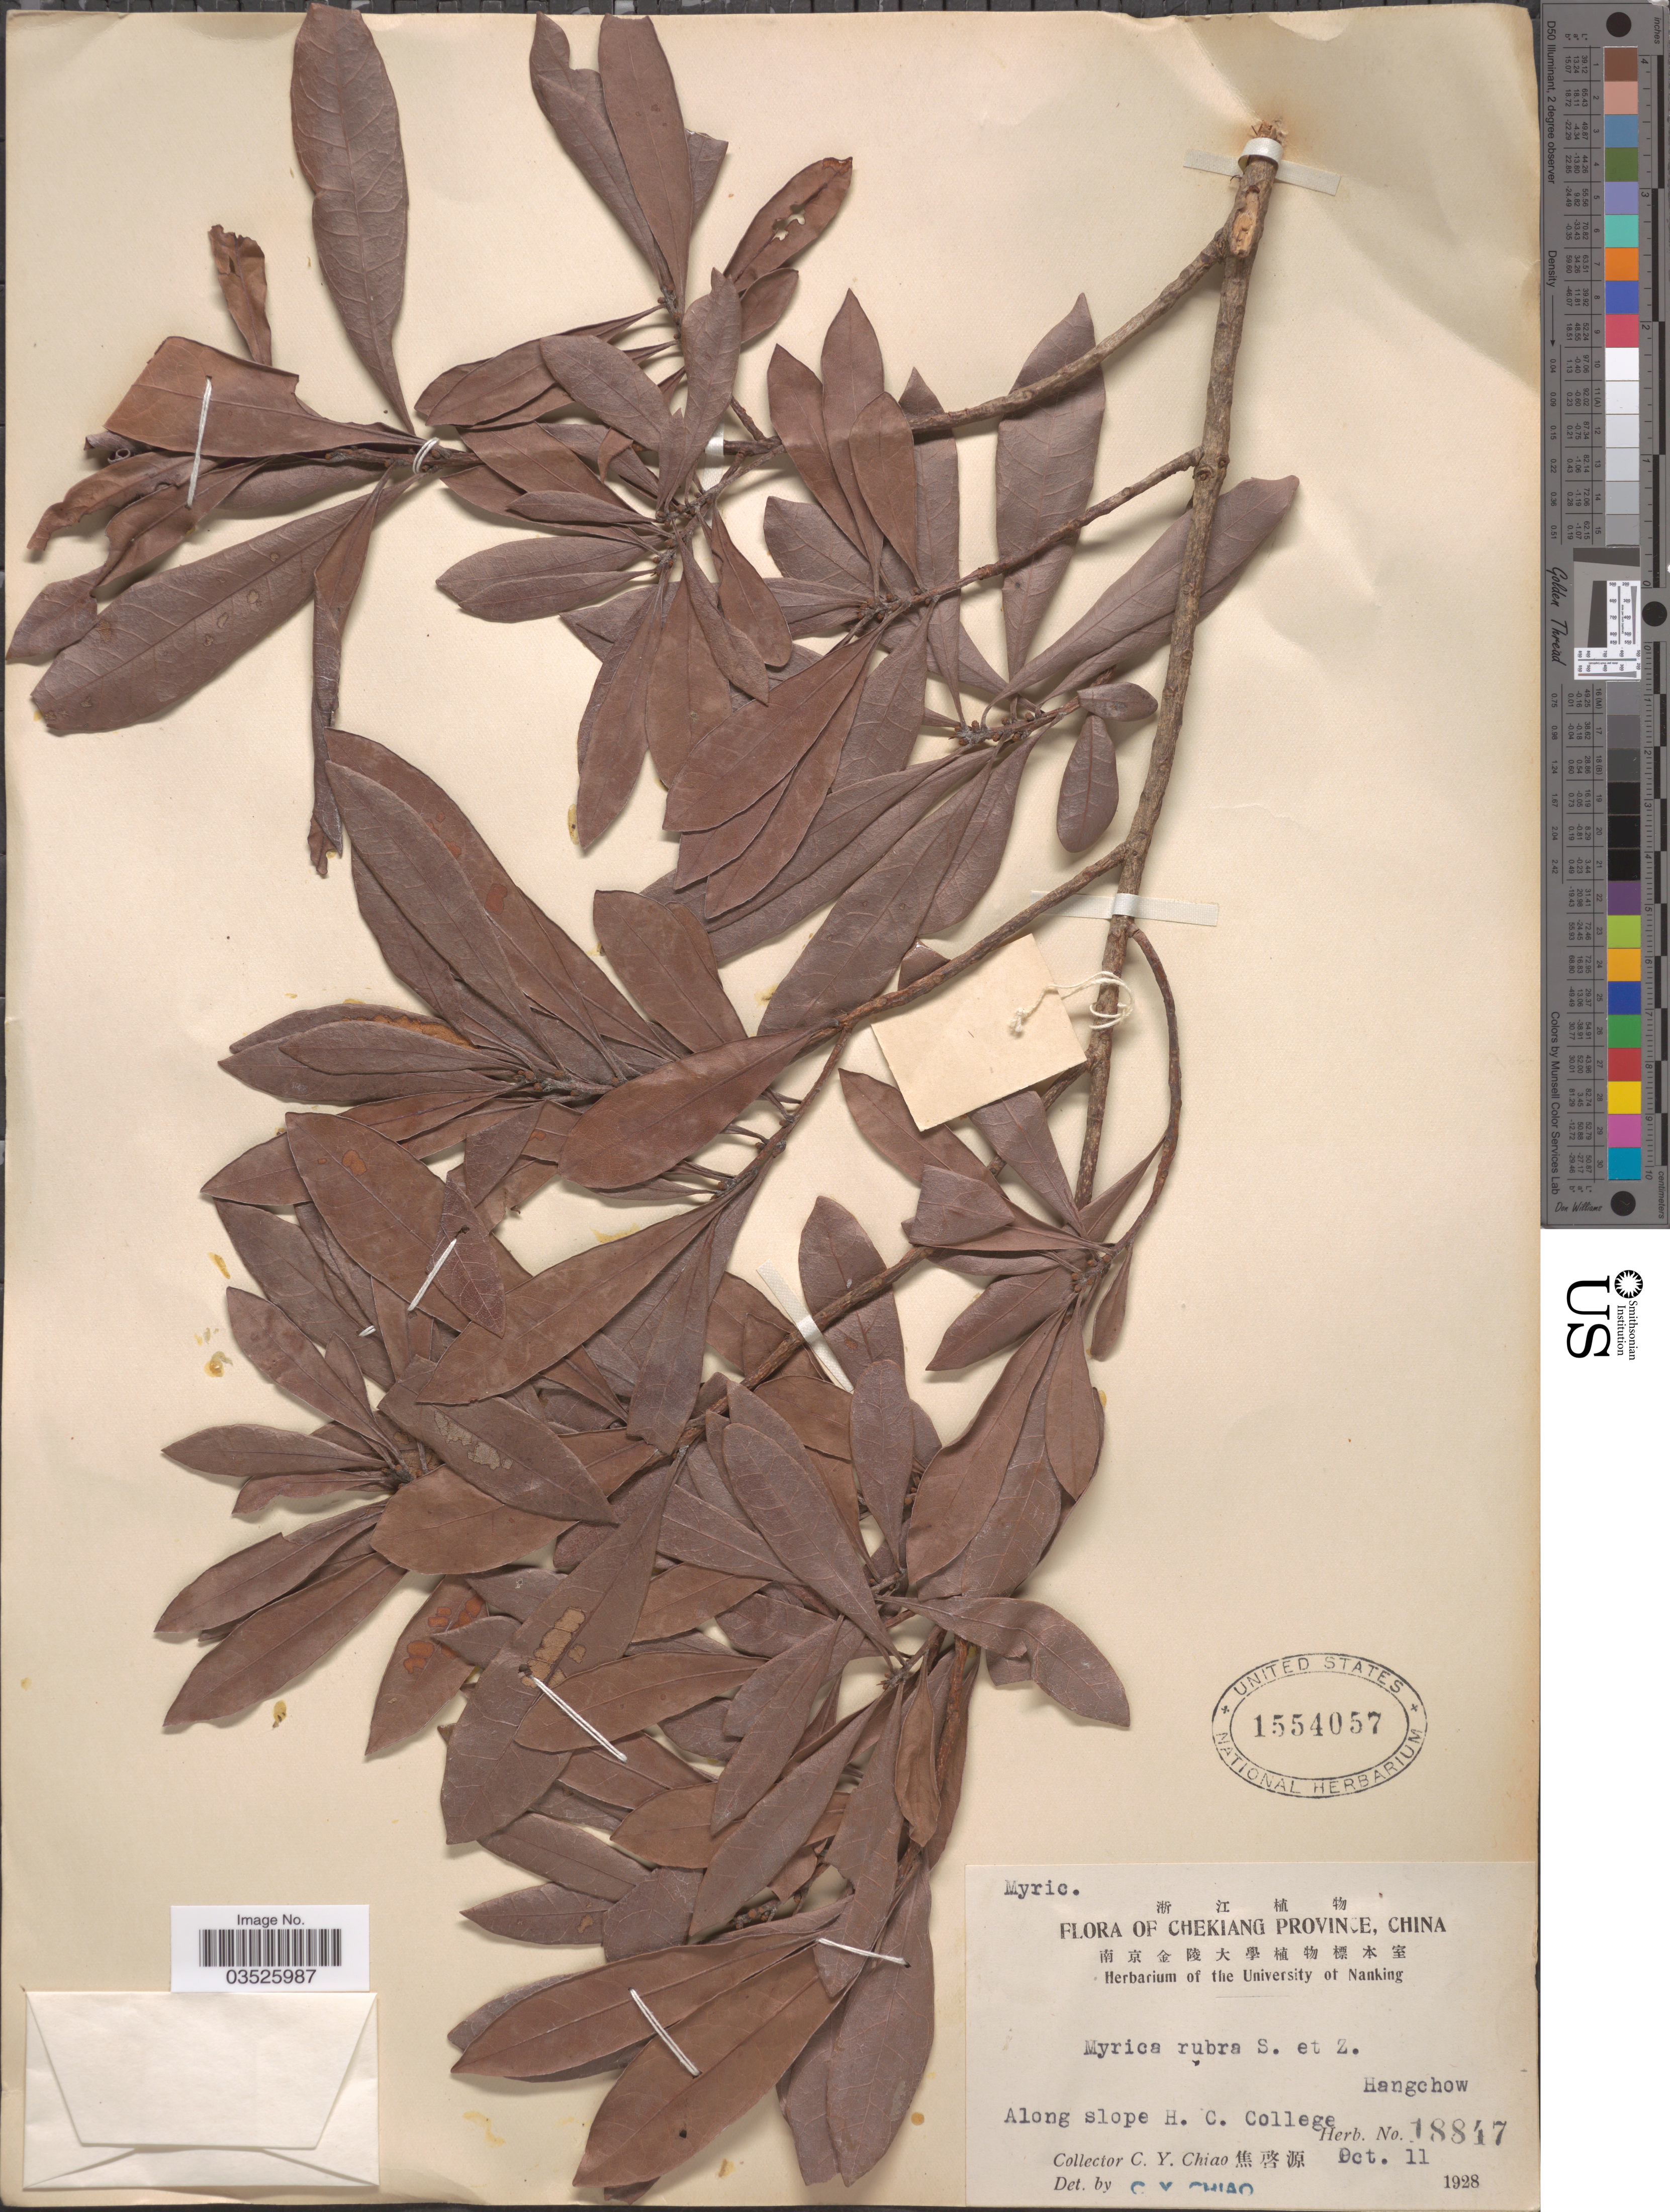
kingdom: Plantae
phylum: Tracheophyta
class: Magnoliopsida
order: Fagales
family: Myricaceae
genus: Morella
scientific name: Morella rubra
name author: Lour.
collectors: C. Y. Chiao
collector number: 18847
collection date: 1928-10-11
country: China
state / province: Zhejiang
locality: Chekiang Province. Hangchow. Along slope H. C. College.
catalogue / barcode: US 1554057